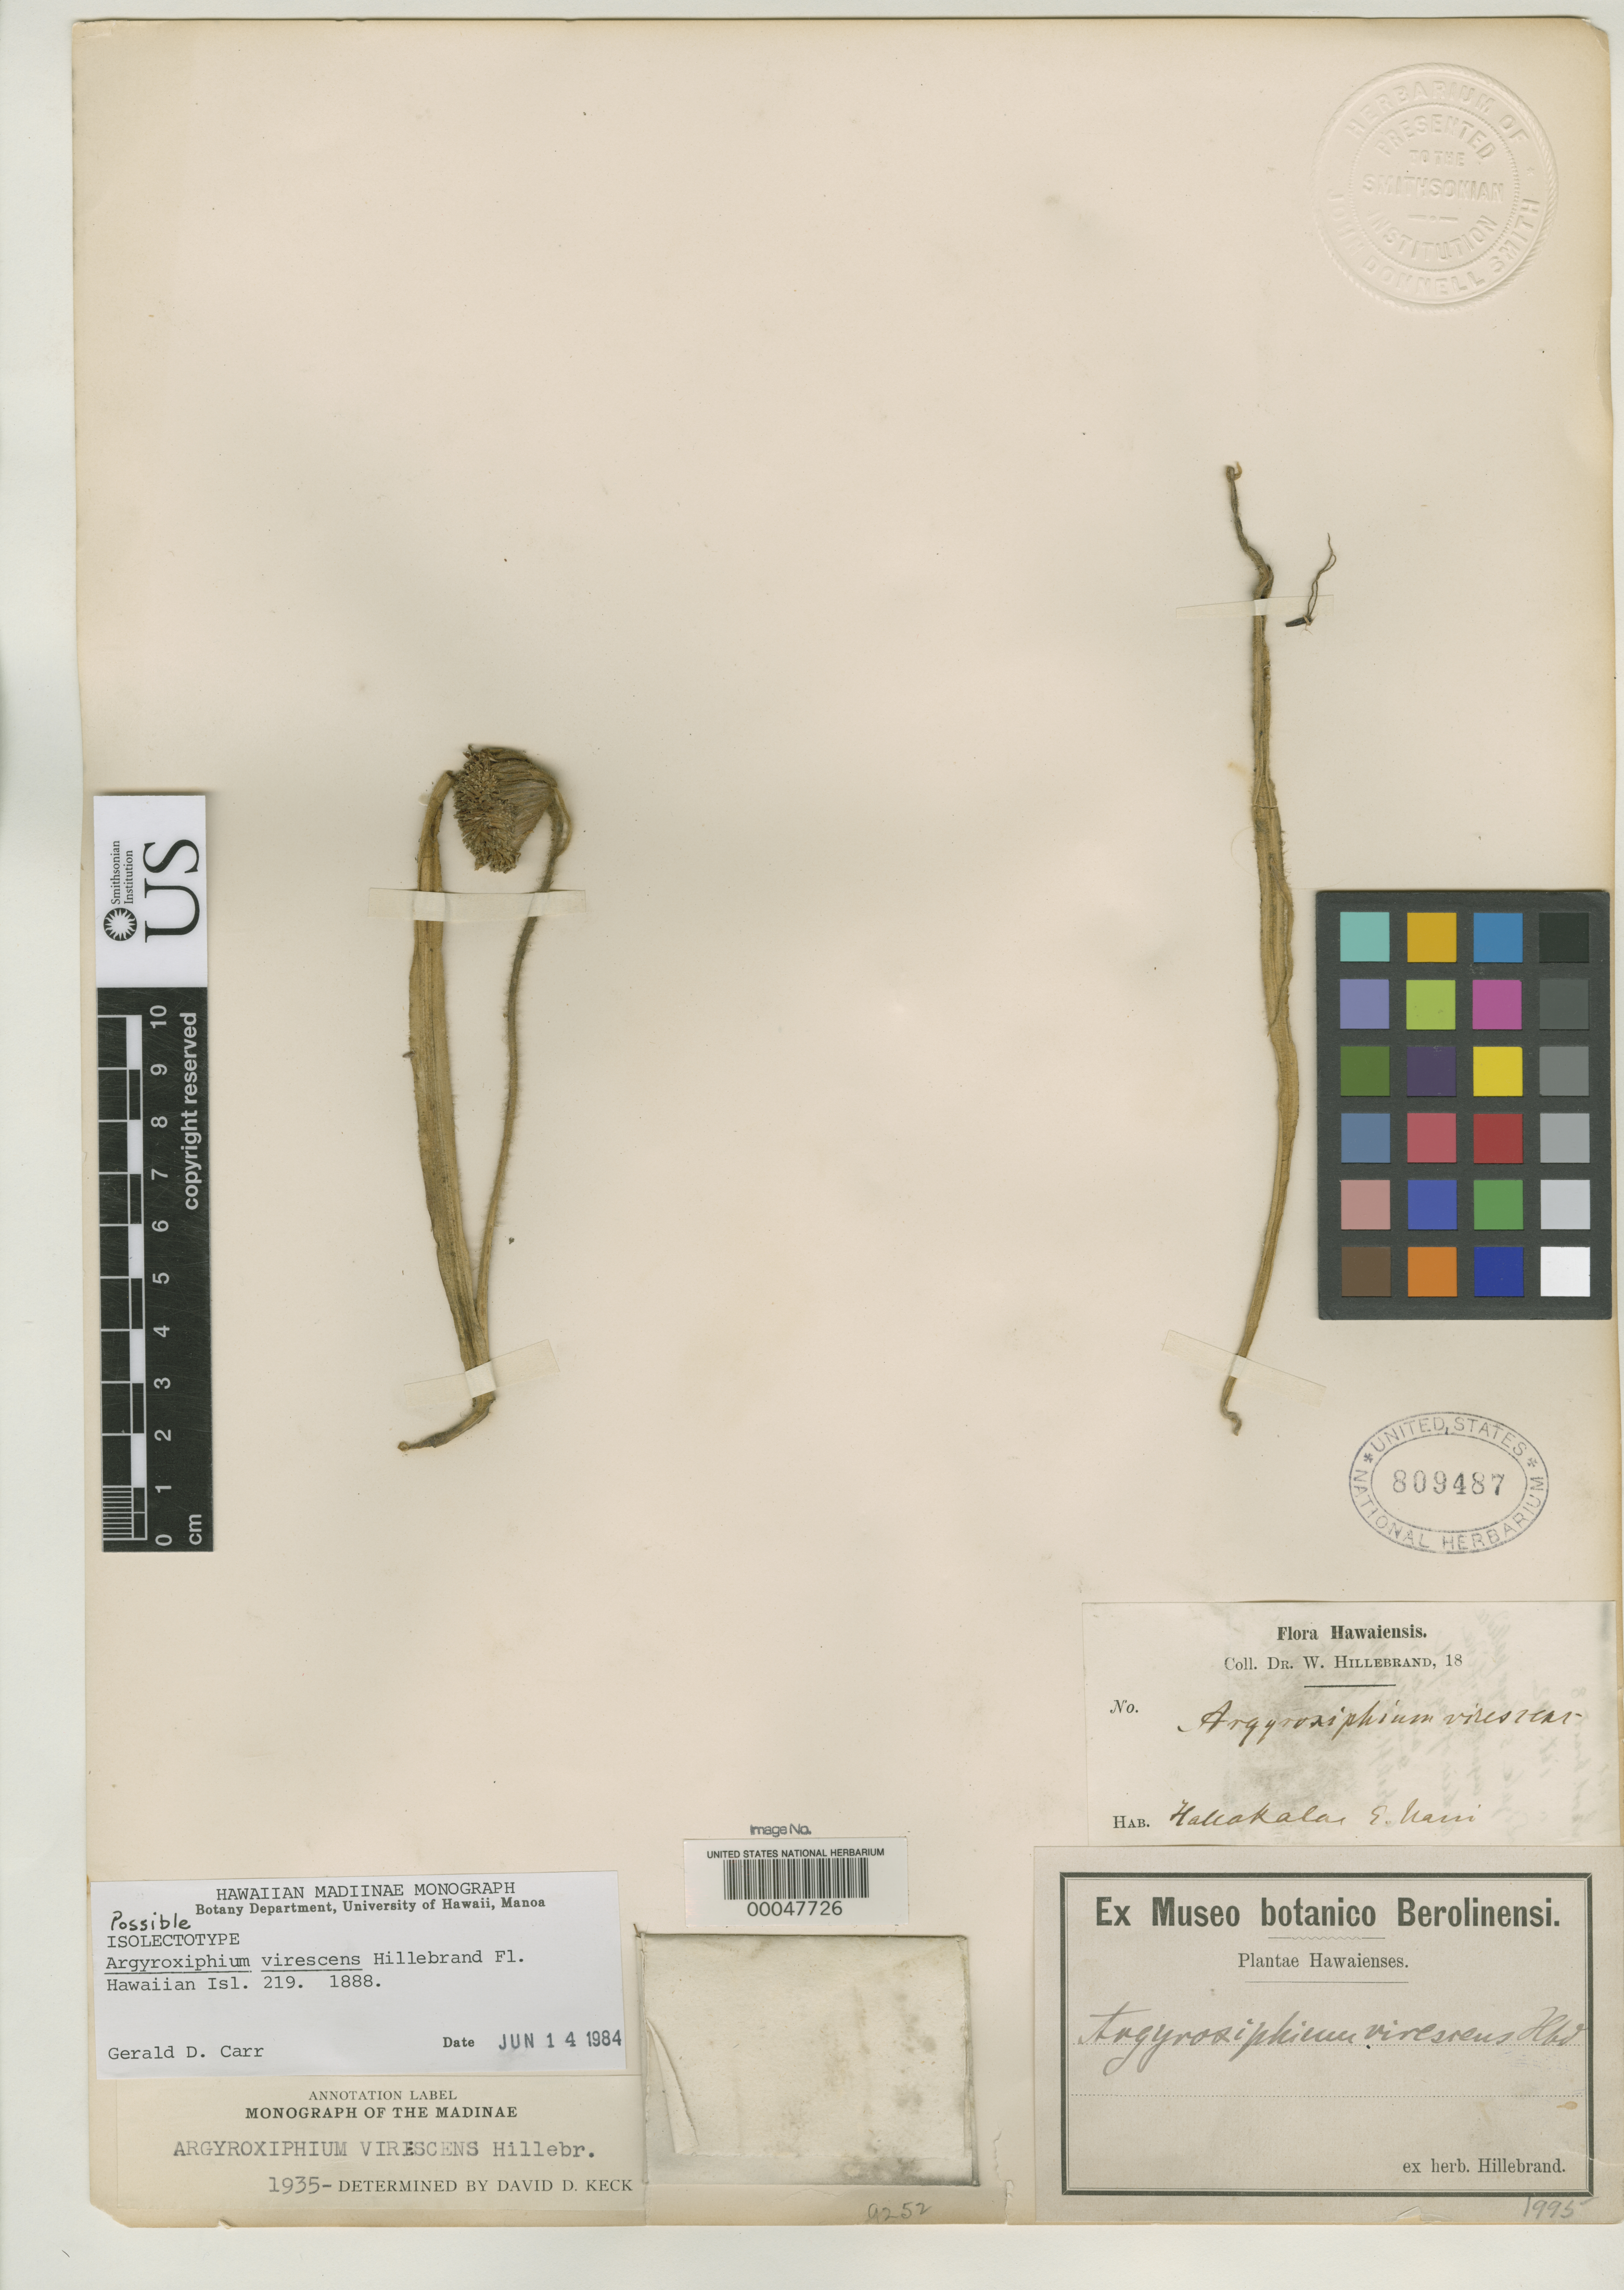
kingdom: Plantae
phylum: Tracheophyta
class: Magnoliopsida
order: Asterales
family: Asteraceae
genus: Argyroxiphium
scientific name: Argyroxiphium virescens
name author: Hillebr.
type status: Isolectotype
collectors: W. Hillebrand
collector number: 1995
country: United States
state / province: Hawaii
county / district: Maui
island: Maui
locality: Haleakala.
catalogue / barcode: US 809487